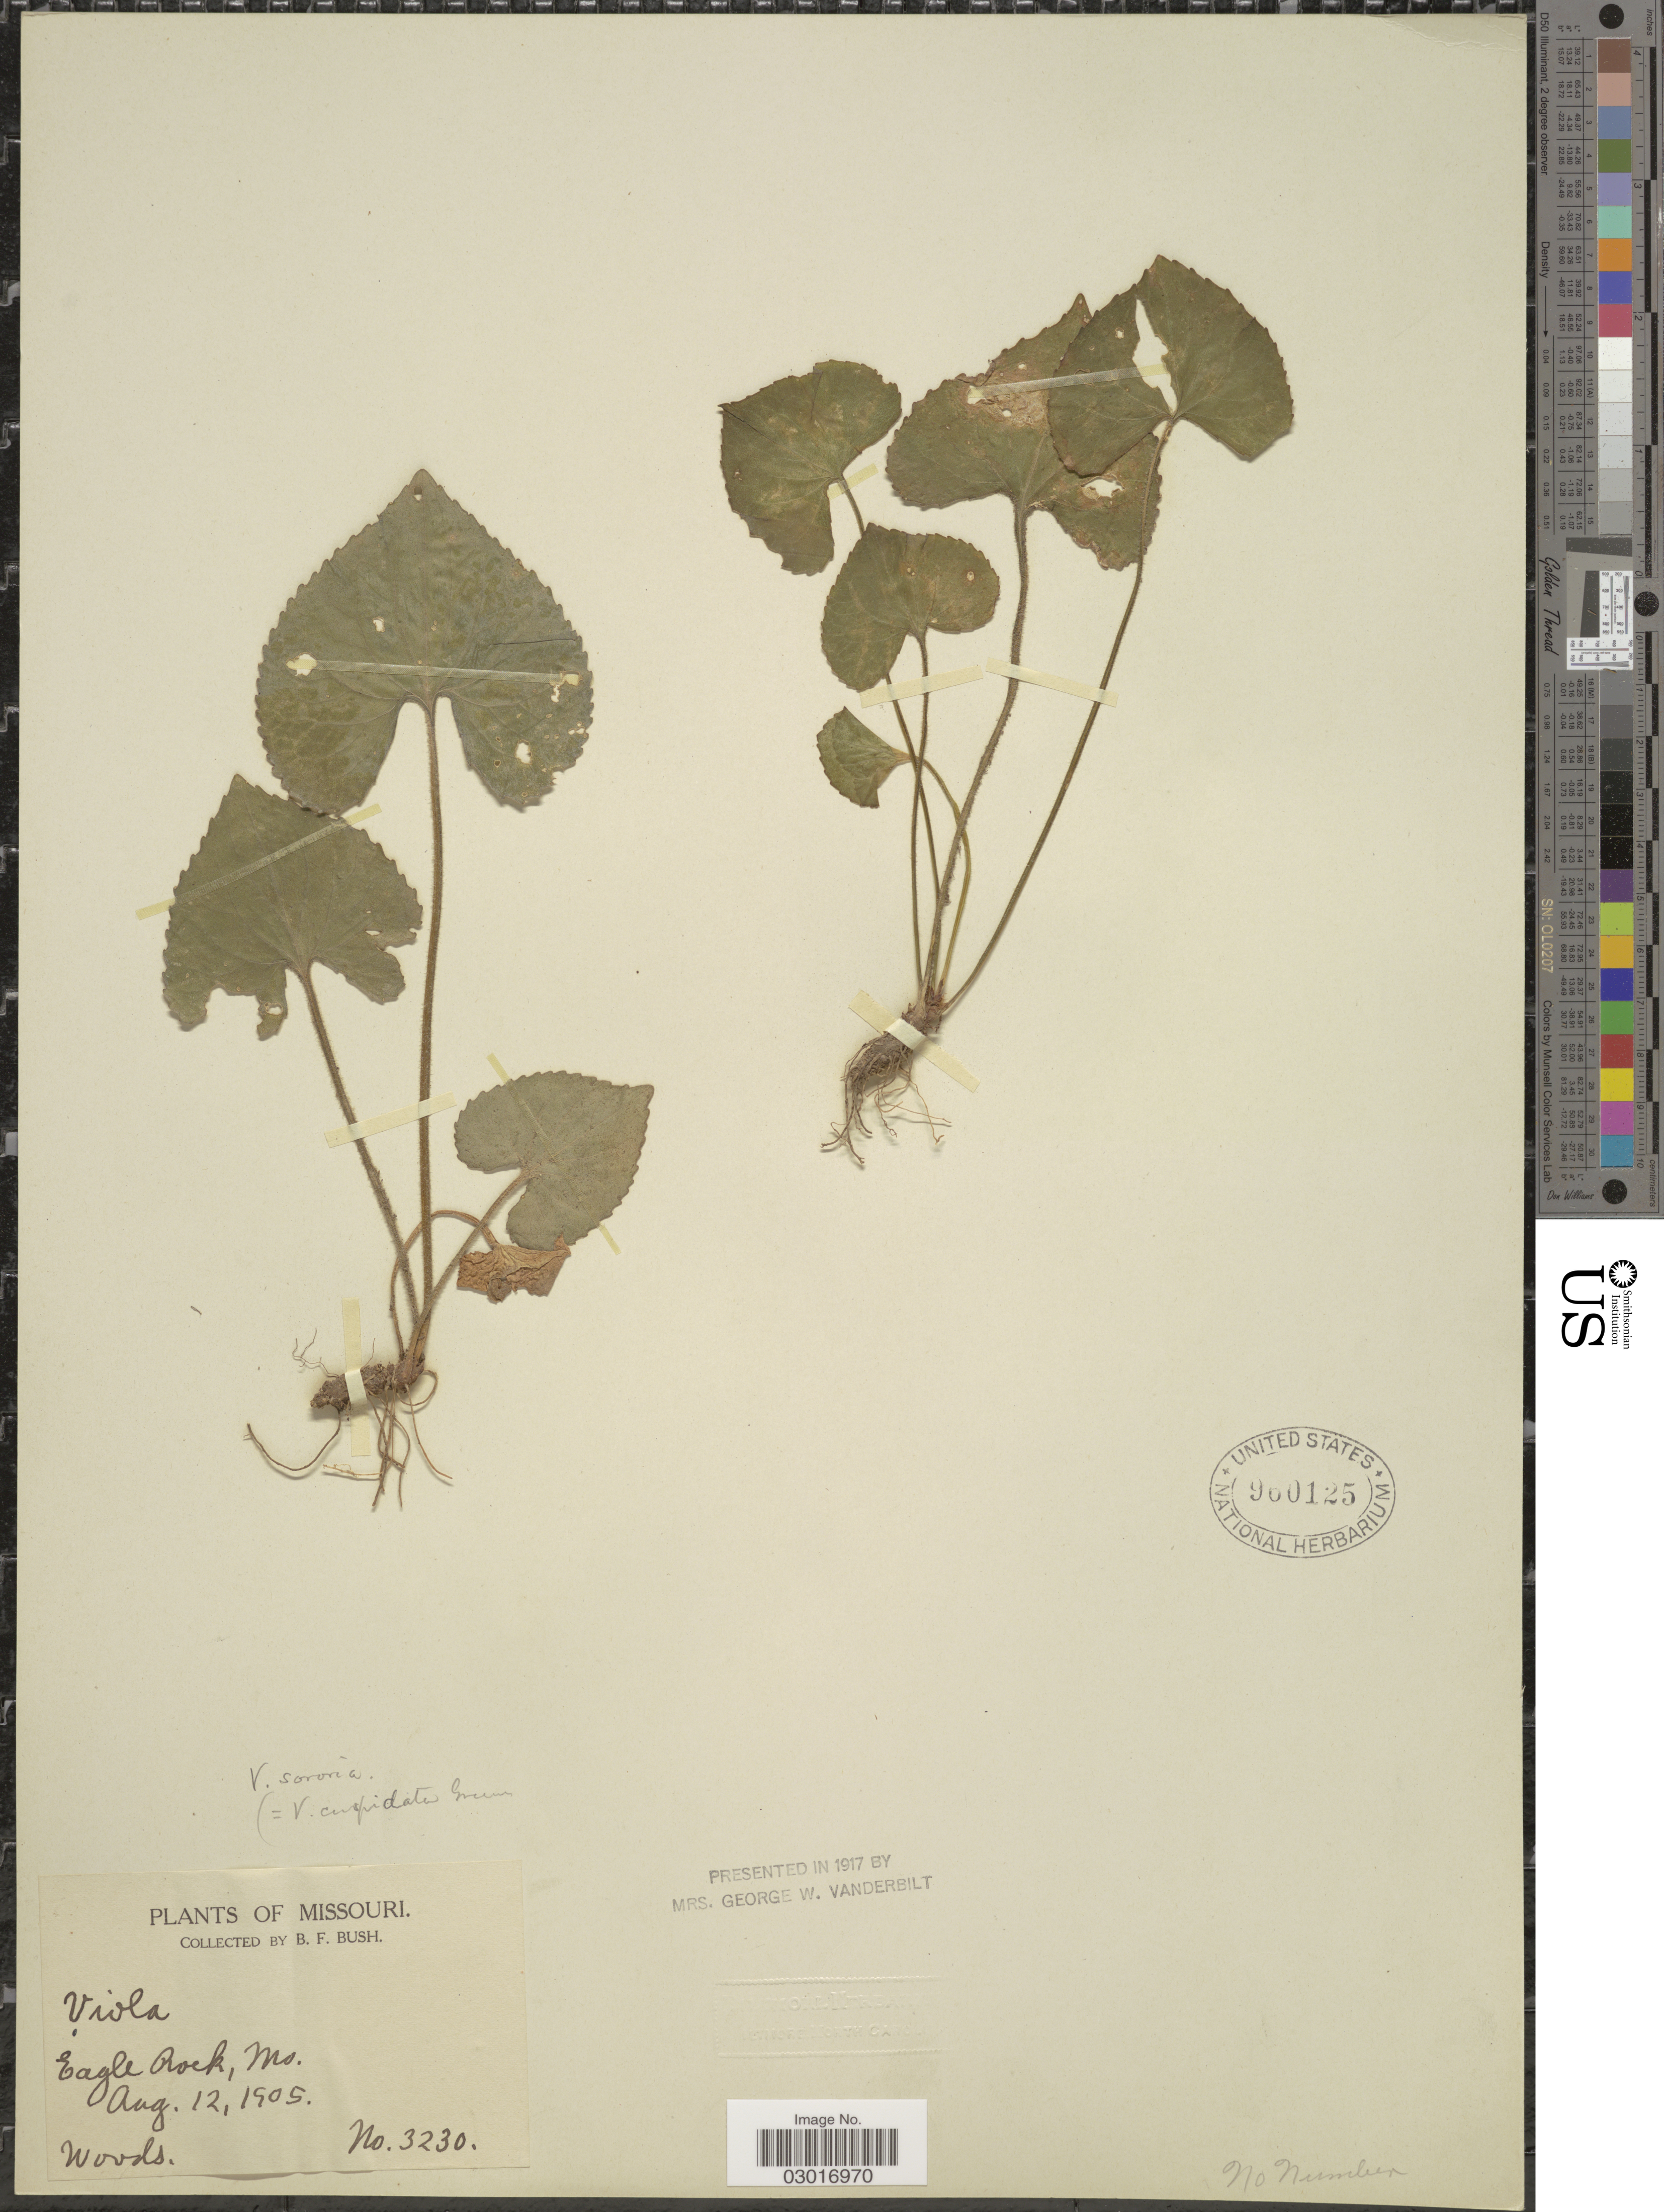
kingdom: Plantae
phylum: Tracheophyta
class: Magnoliopsida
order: Malpighiales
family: Violaceae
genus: Viola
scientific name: Viola sororia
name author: Willd.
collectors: B. F. Bush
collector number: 3230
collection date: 1905-08-12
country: United States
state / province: Missouri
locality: Eagle Rock.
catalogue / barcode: US 960125